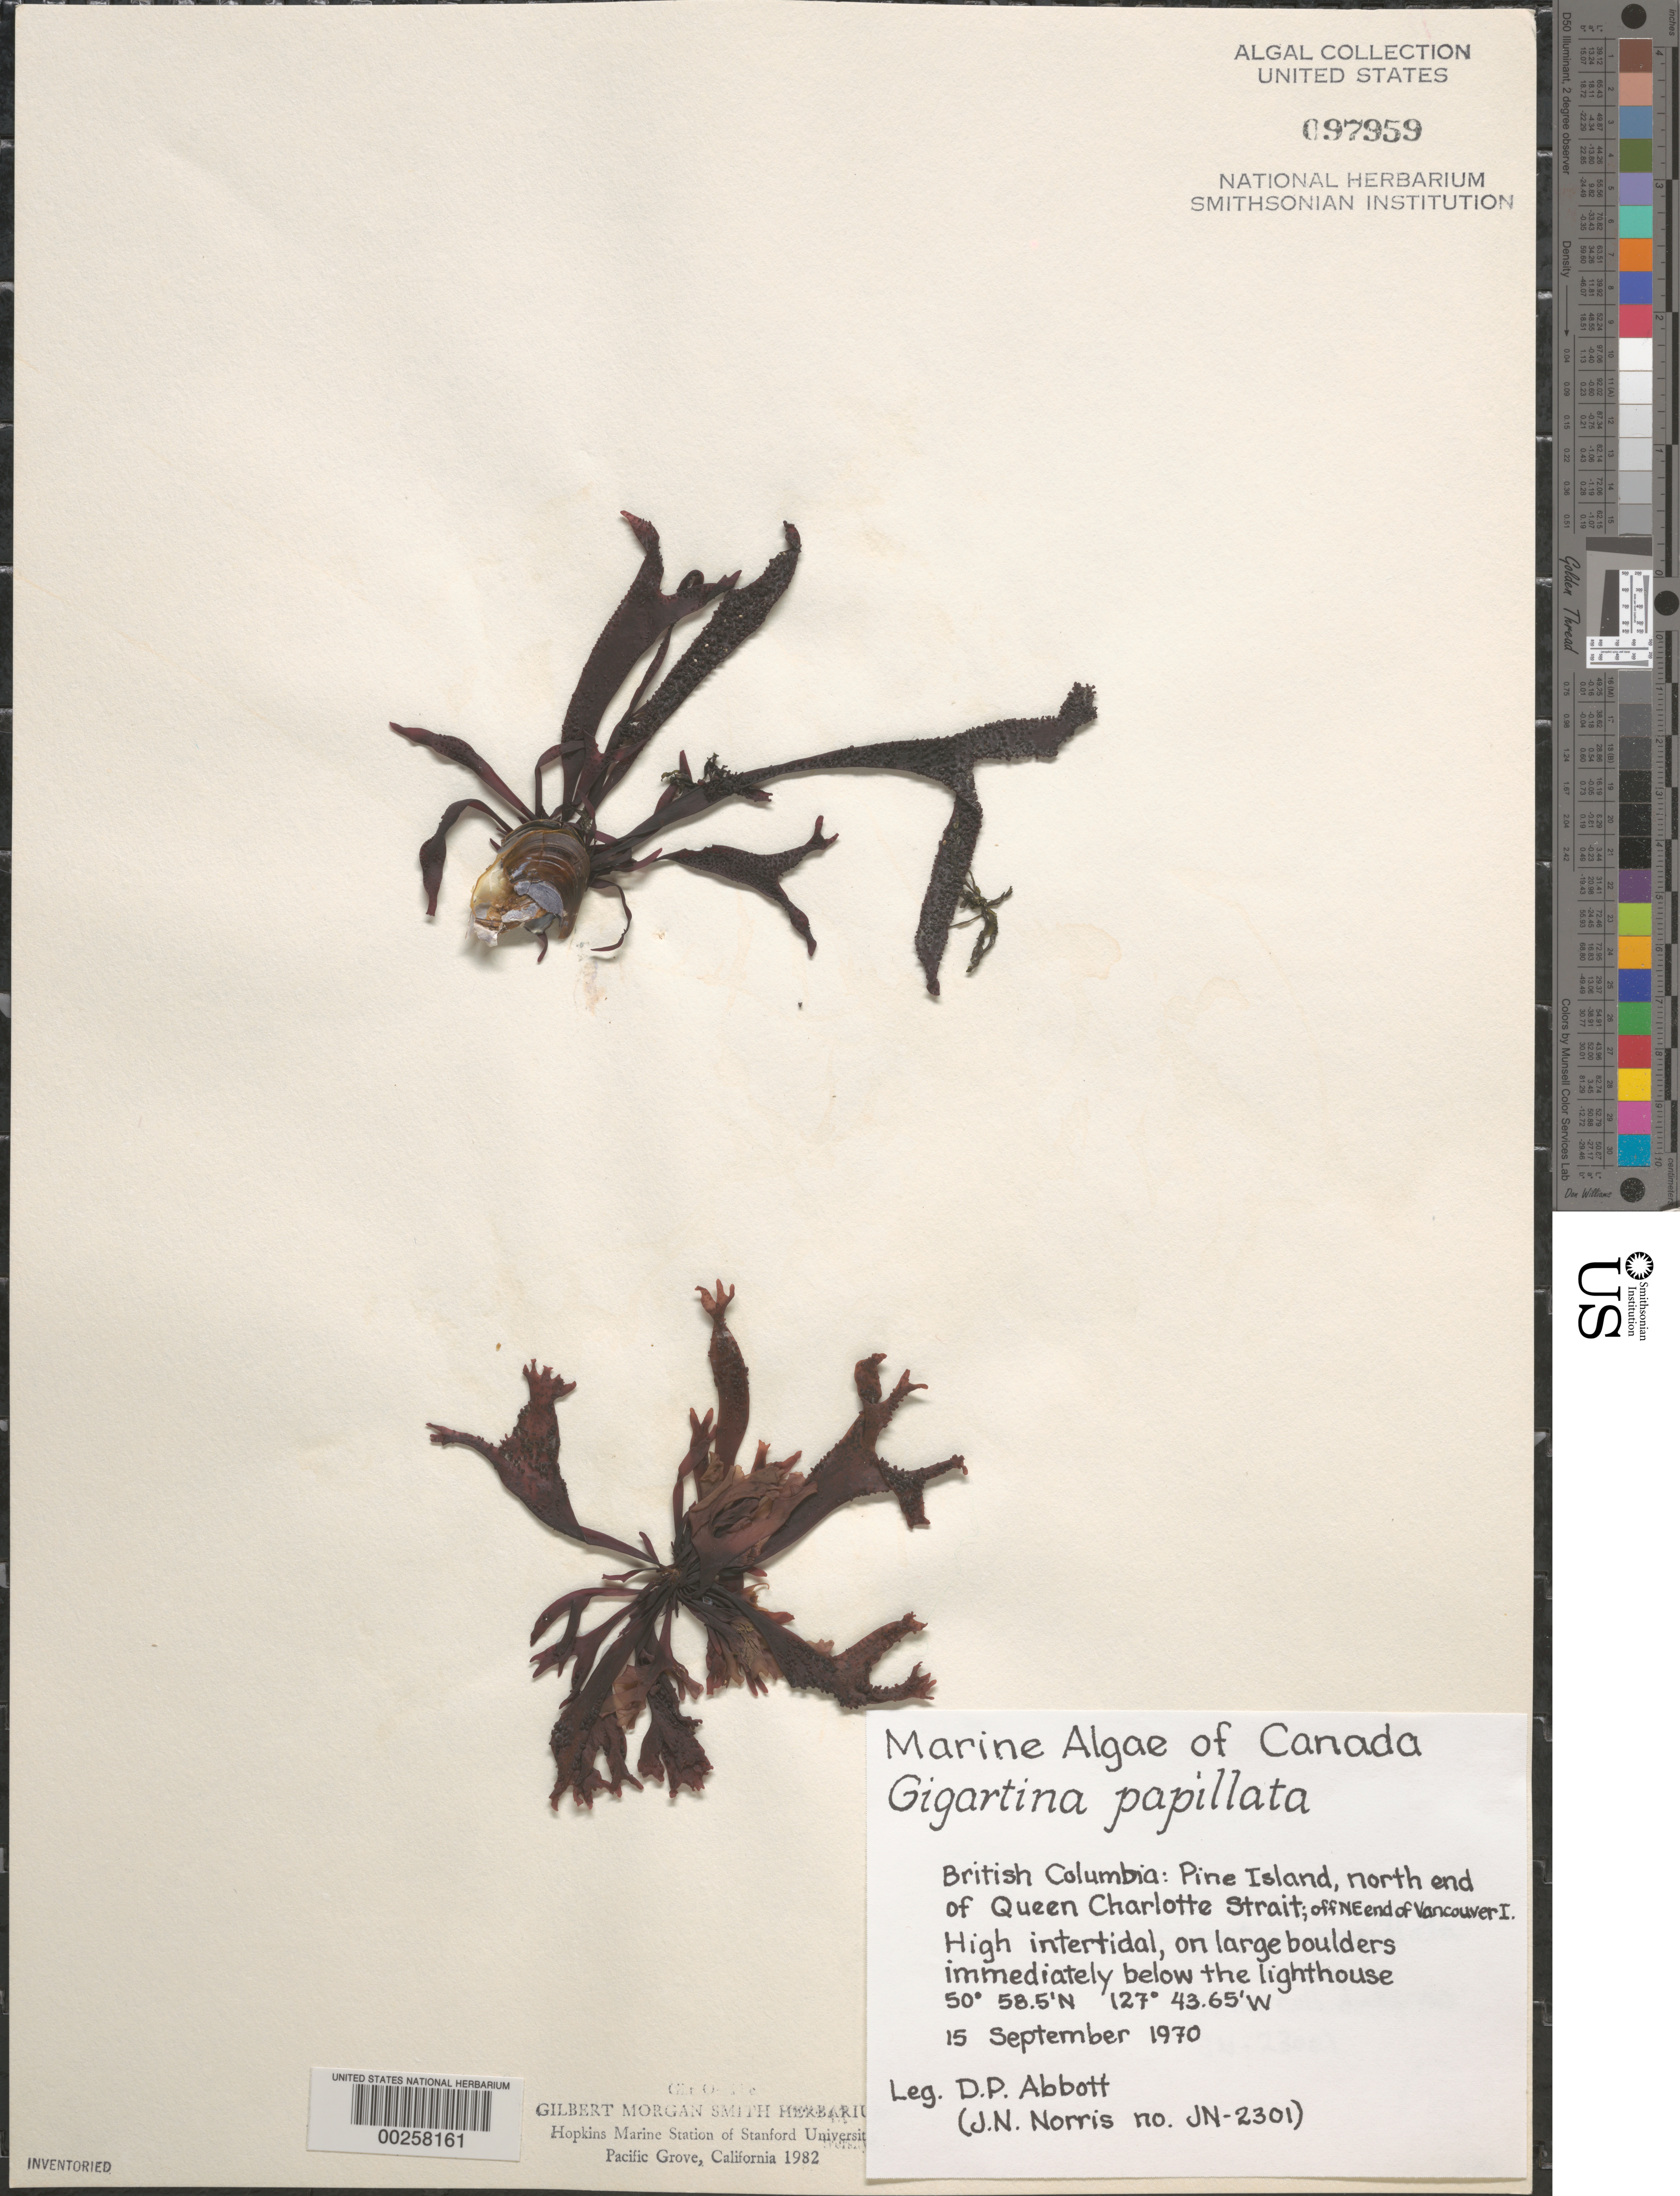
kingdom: Plantae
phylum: Rhodophyta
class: Florideophyceae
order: Gigartinales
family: Phyllophoraceae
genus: Mastocarpus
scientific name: Mastocarpus papillatus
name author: (C. Agardh) Kütz.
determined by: Algae name updating Project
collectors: D. P. Abbott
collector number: Jn-2301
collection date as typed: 15 Sep 1970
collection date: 1970-09-15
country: Canada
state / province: British Columbia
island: Pine Island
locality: Queen Charlotte Strait, off northeast Vancouver Island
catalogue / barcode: US 97959